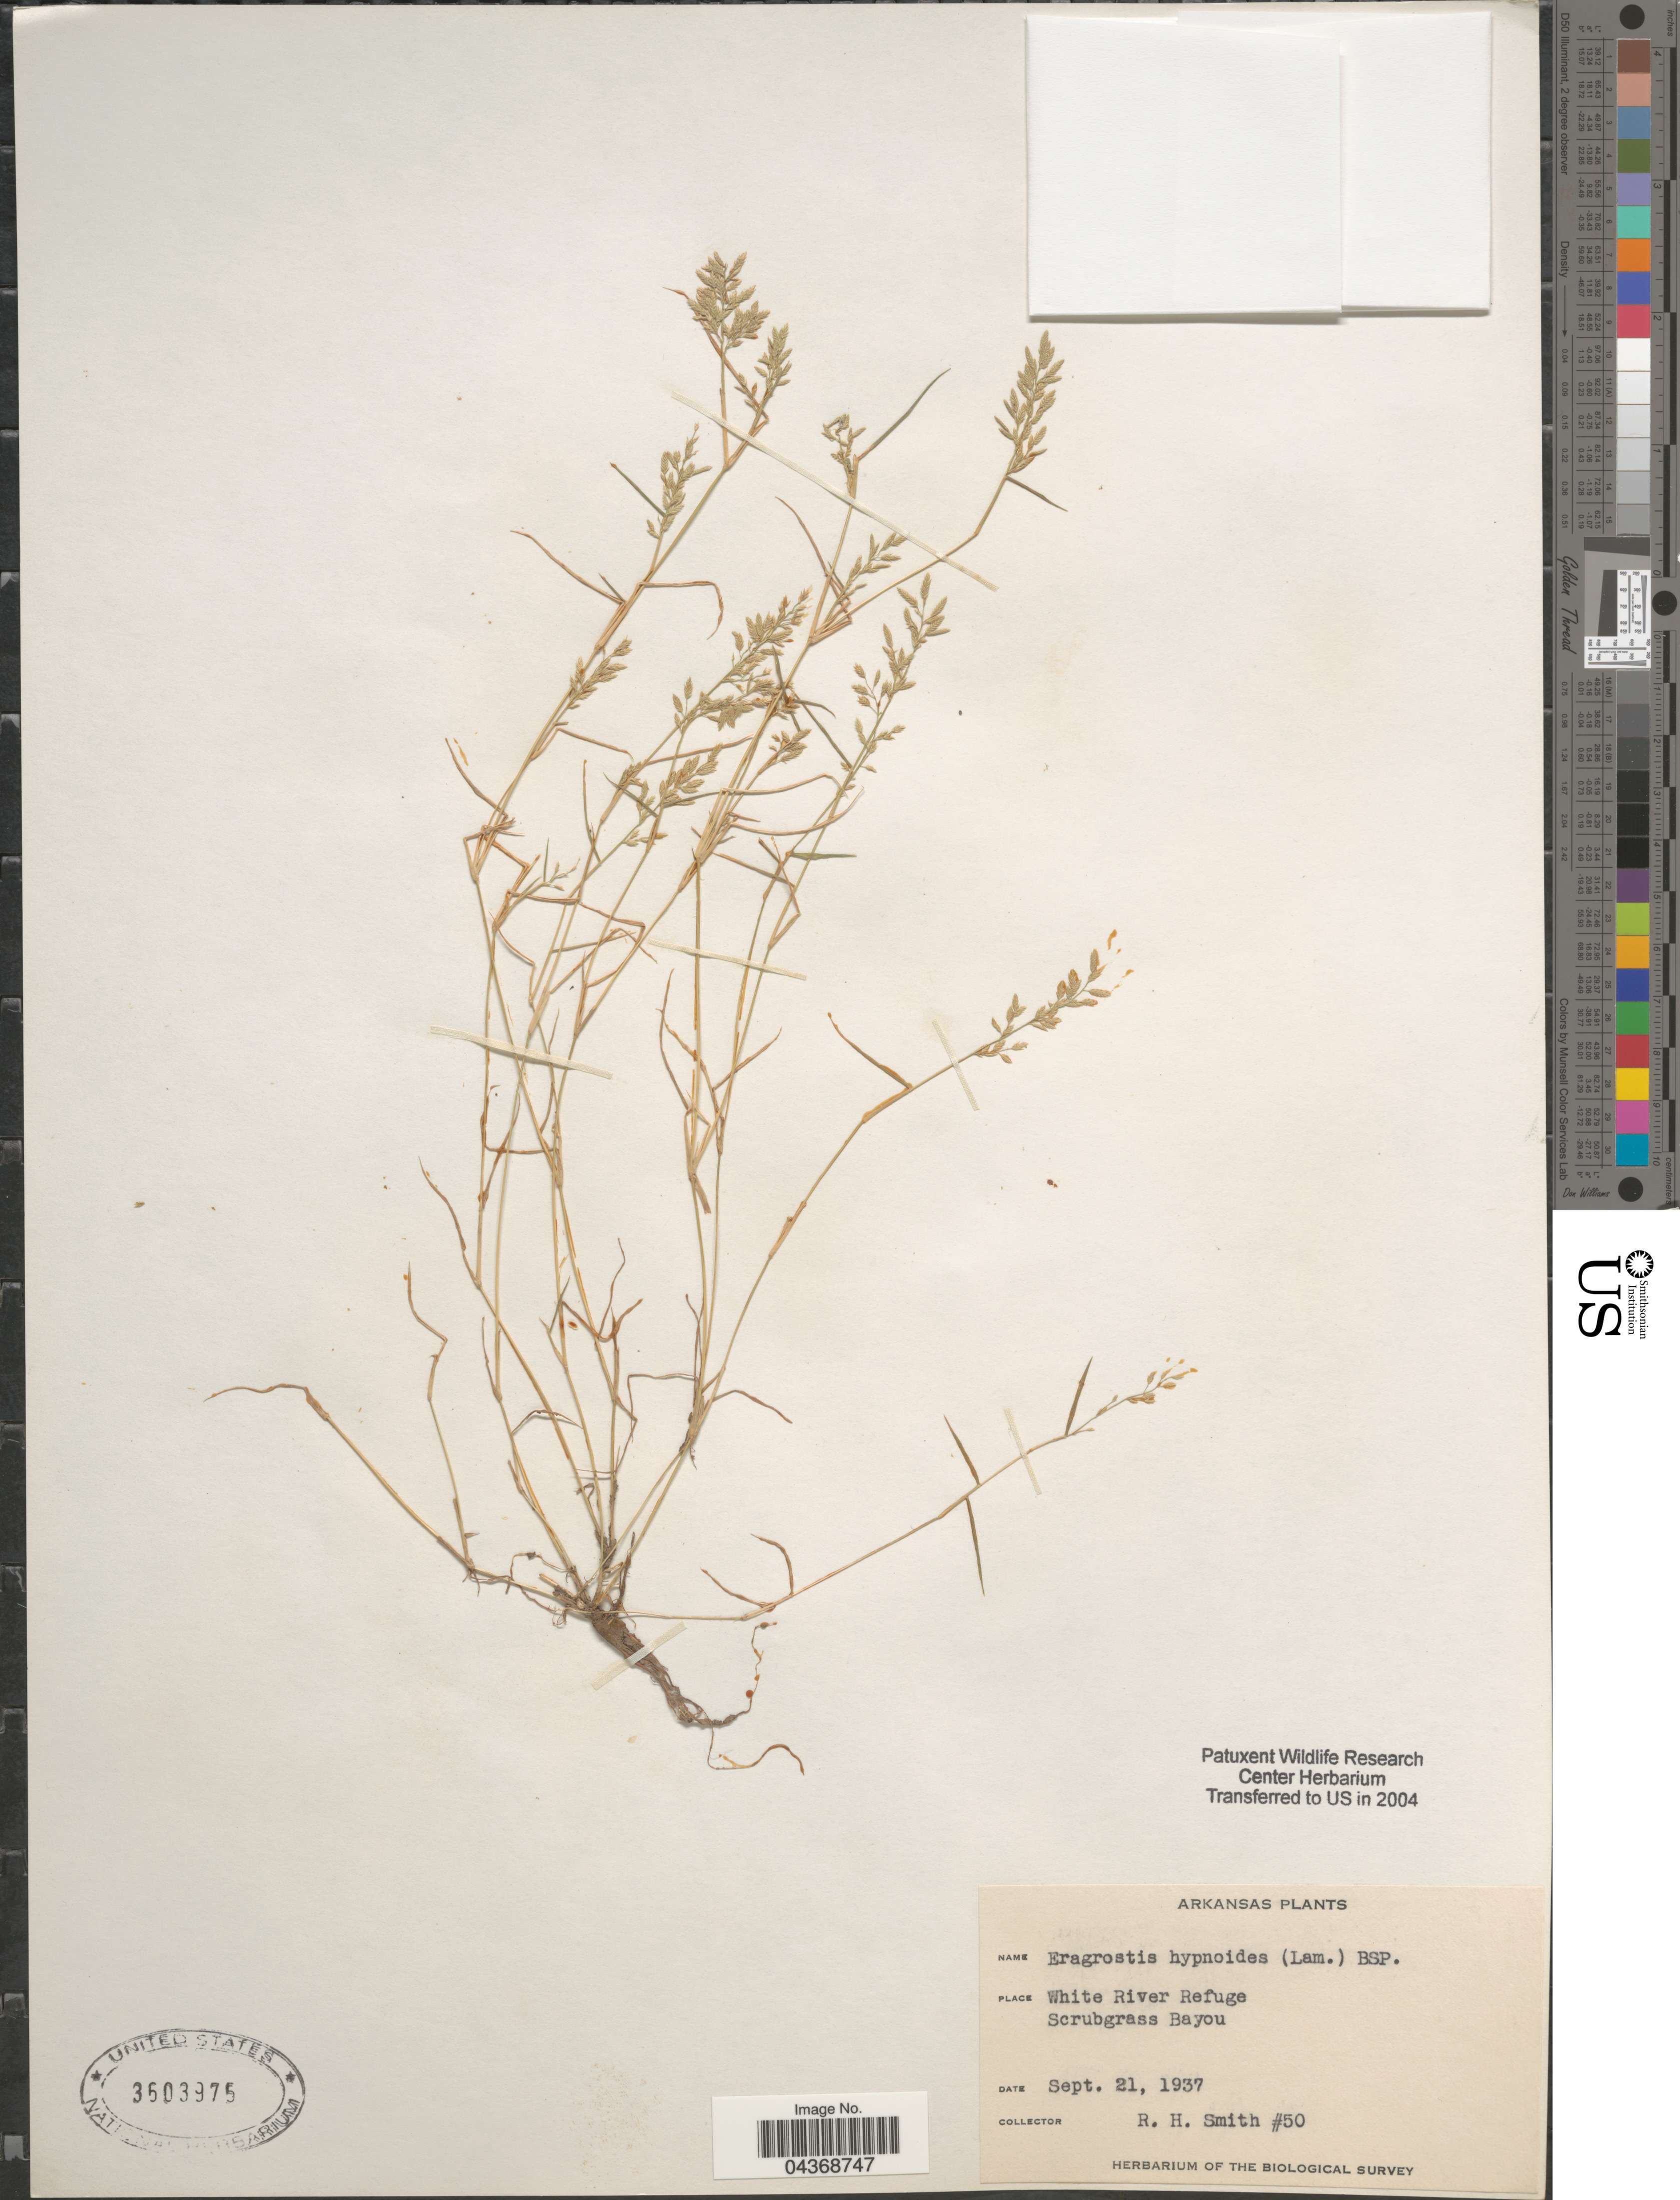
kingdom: Plantae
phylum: Tracheophyta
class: Liliopsida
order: Poales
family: Poaceae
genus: Eragrostis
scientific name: Eragrostis hypnoides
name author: (Lam.) Britton, Stearns & Poggenb.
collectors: R. H. Smith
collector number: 50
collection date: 1937-09-21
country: United States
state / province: Arkansas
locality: White River Refuge. Scrubgrass Bayou. The Biological Survey.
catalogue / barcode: US 3603975